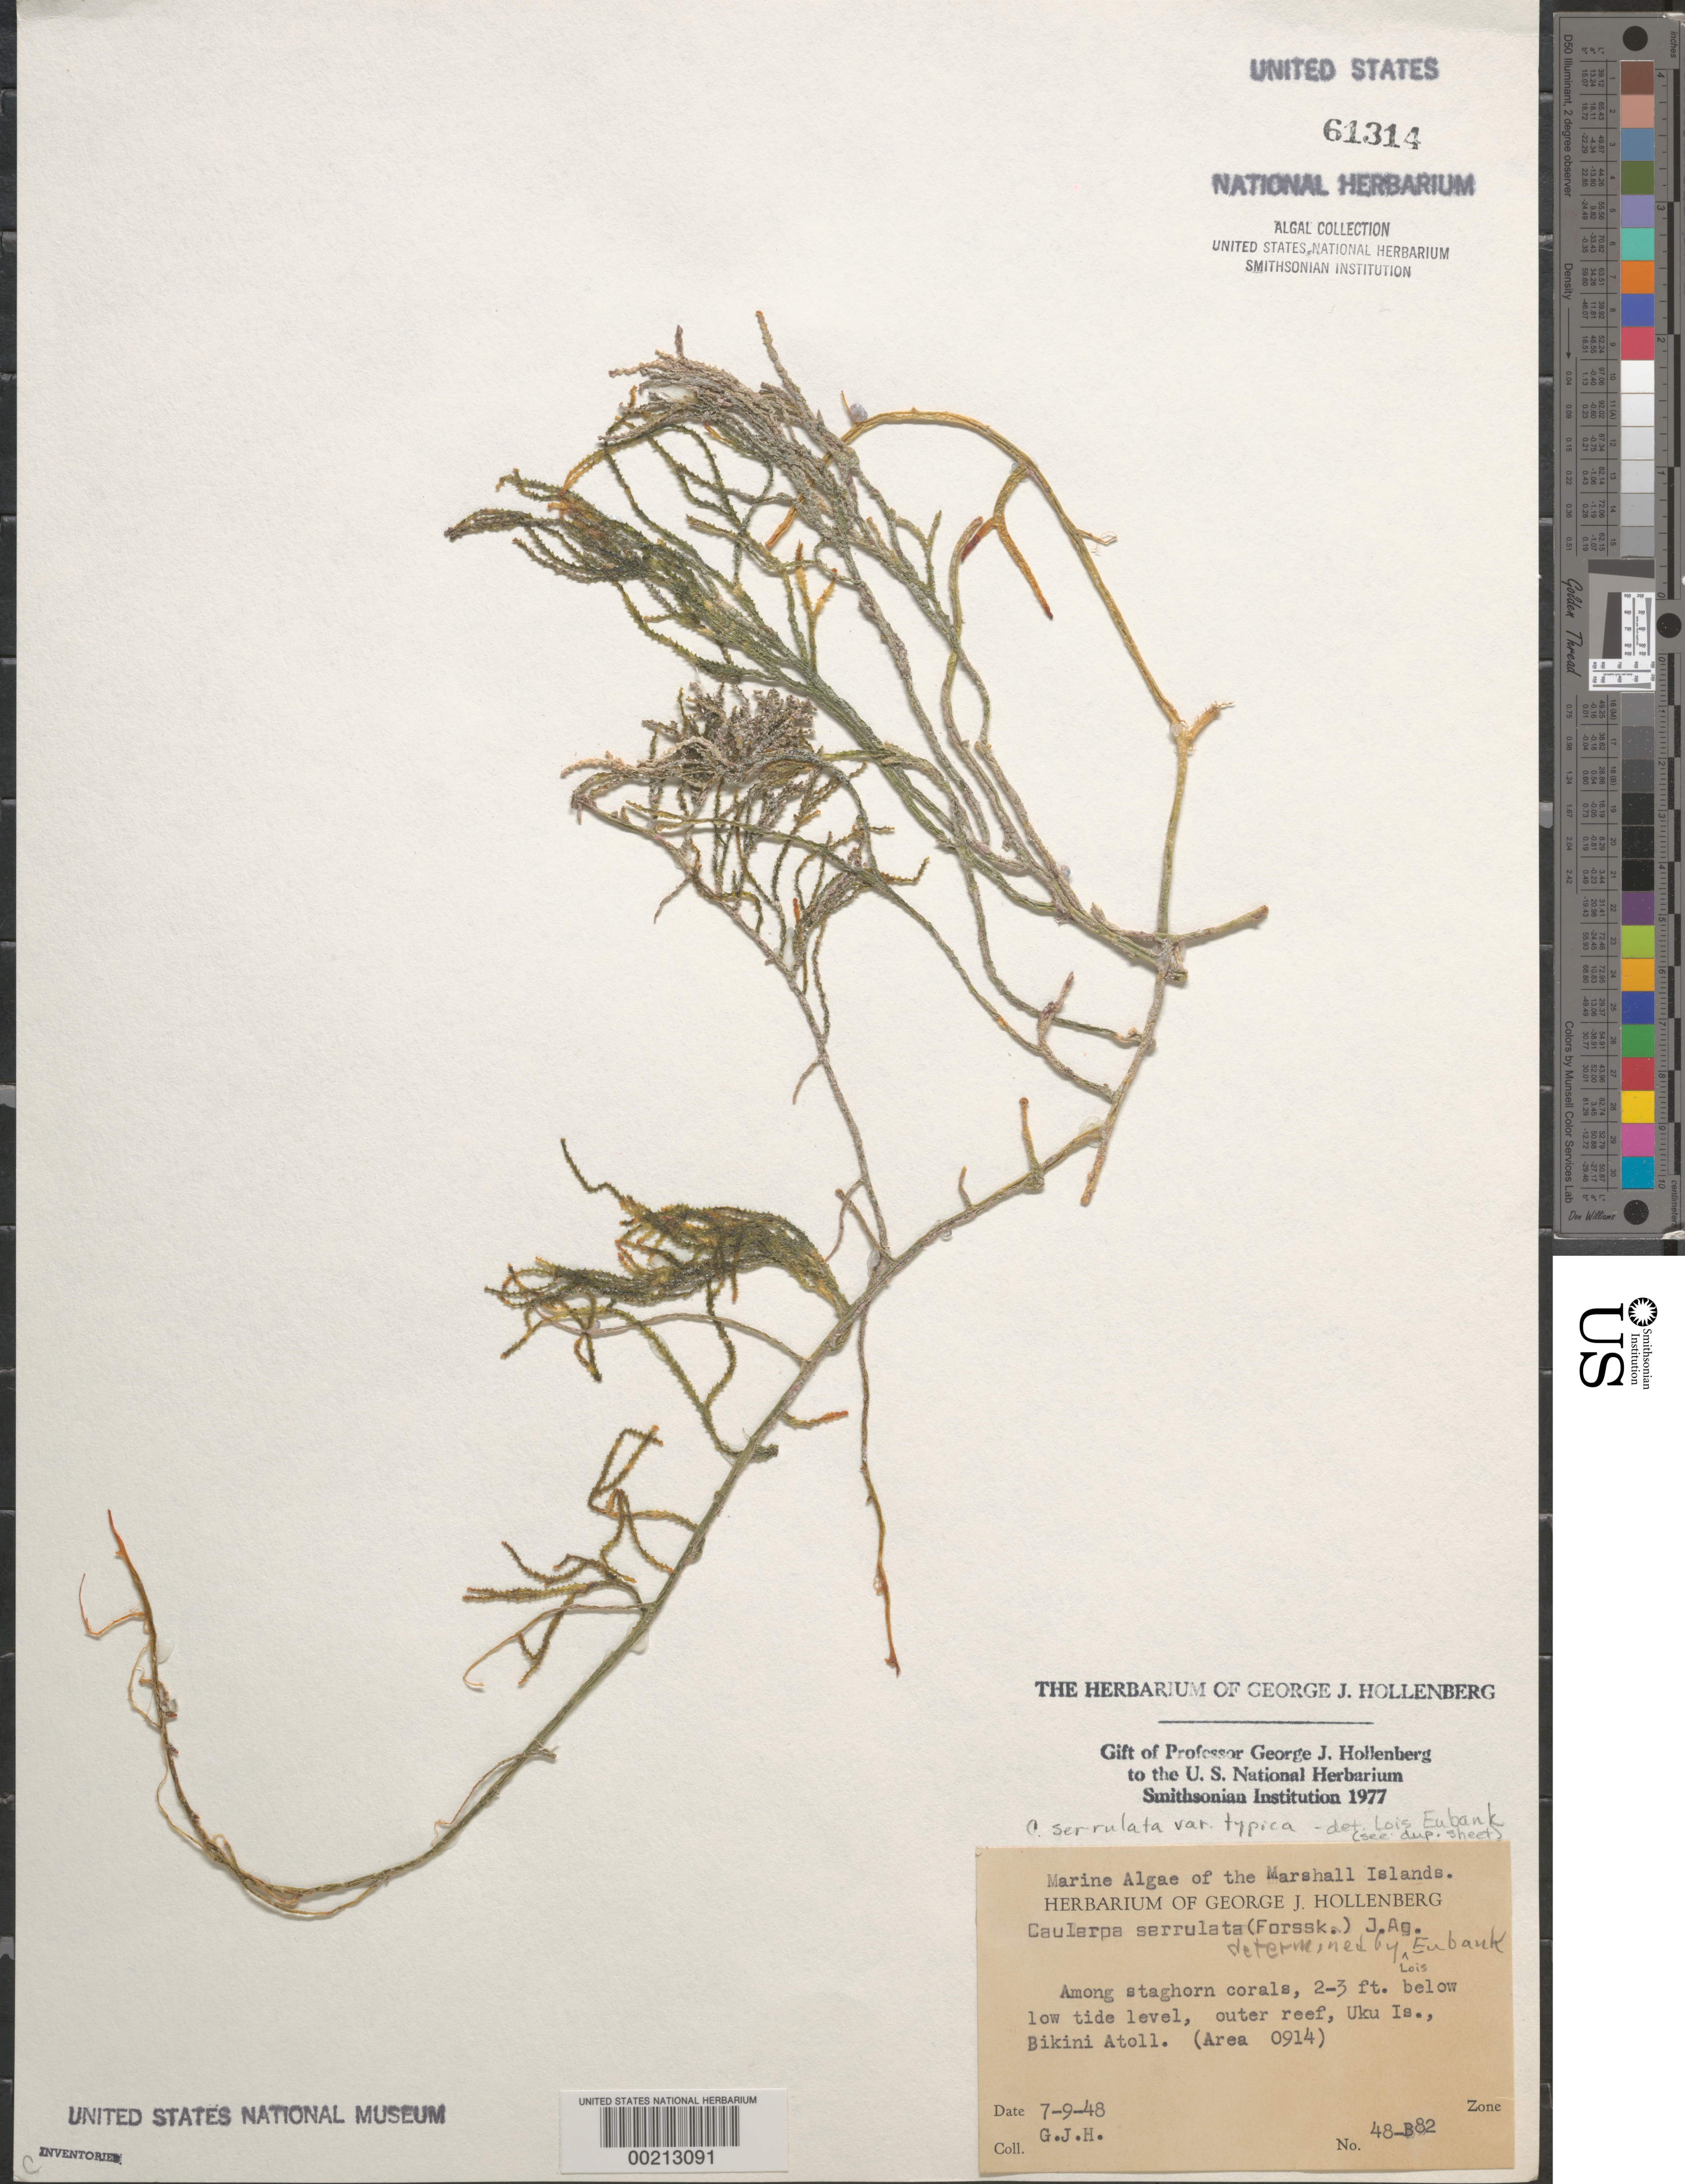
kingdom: Plantae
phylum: Chlorophyta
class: Ulvophyceae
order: Bryopsidales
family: Caulerpaceae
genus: Caulerpa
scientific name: Caulerpa serrulata var. typica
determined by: Eubank, L. L.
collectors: G. Hollenberg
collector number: GJH 48-b82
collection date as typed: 09 Jul 1948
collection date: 1948-07-09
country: Marshall Islands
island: Bikini Atoll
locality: Uku Islet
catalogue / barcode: US 61314